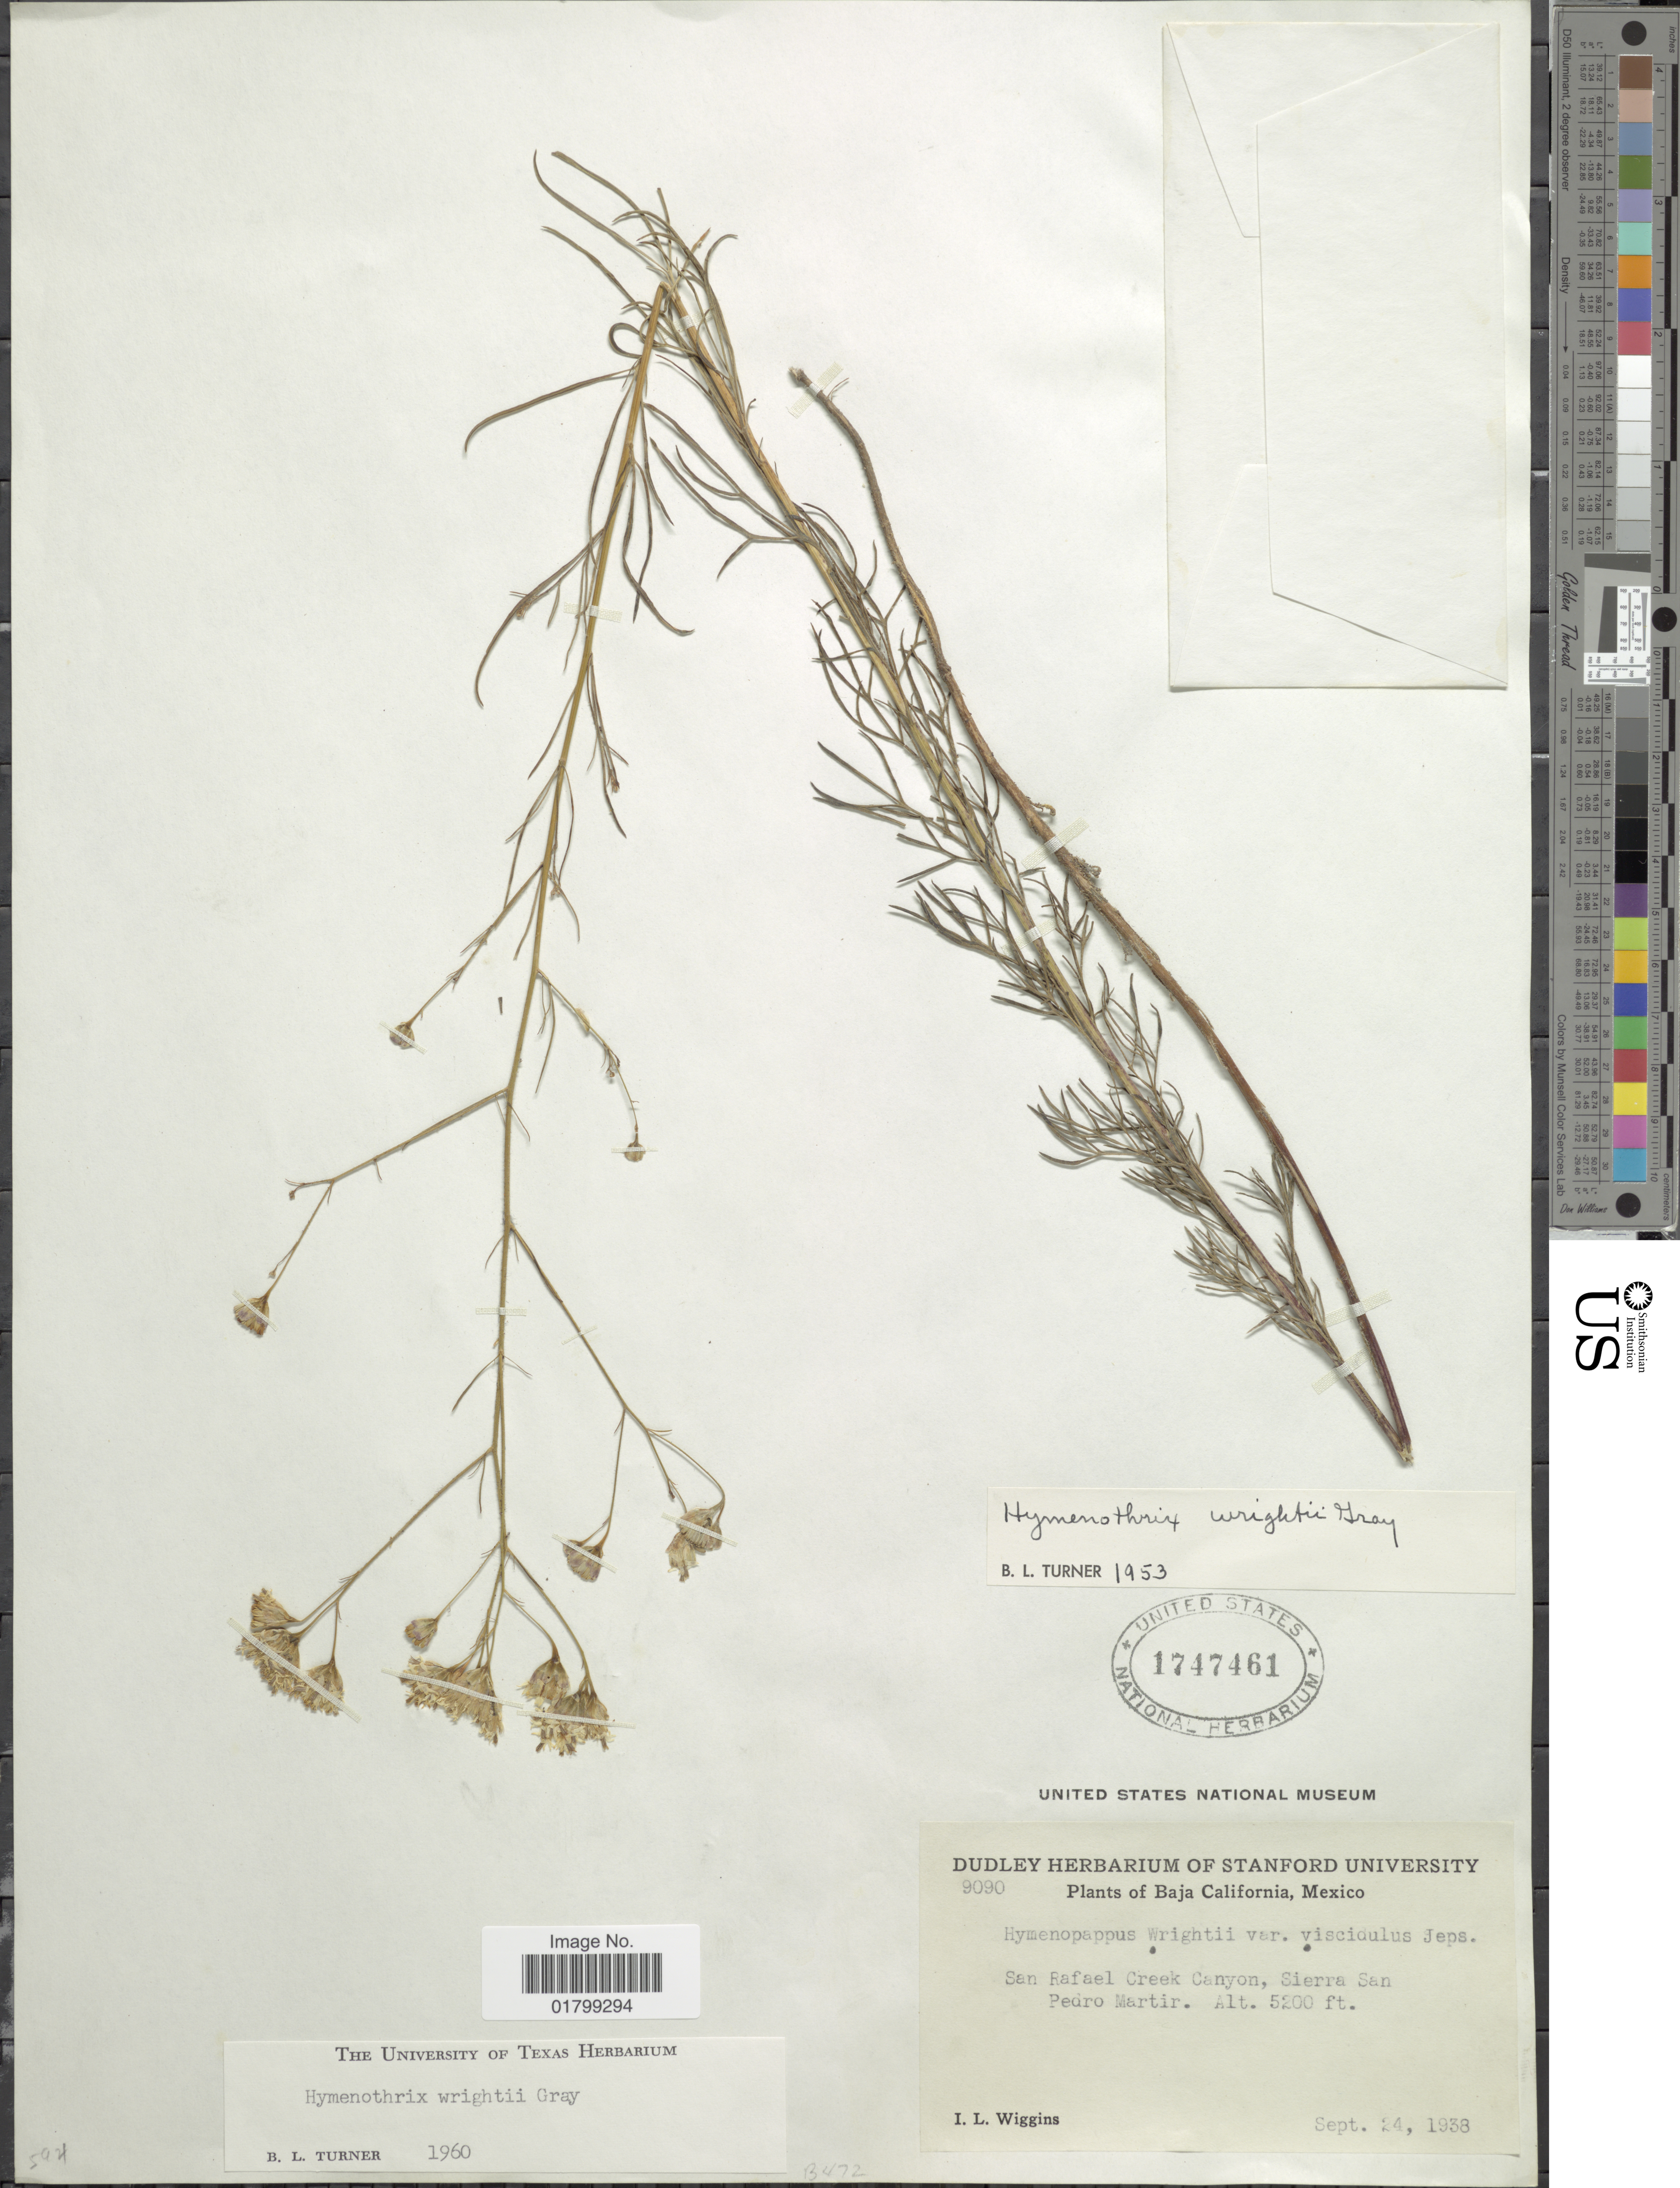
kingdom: Plantae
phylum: Tracheophyta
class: Magnoliopsida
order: Asterales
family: Asteraceae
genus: Hymenothrix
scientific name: Hymenothrix wrightii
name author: A. Gray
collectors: I. L. Wiggins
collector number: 9090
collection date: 1938-09-24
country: Mexico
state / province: Baja California Sur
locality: San Rafael Creek Canyon, Sierra San Pedro Martir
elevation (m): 1585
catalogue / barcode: US 1747461